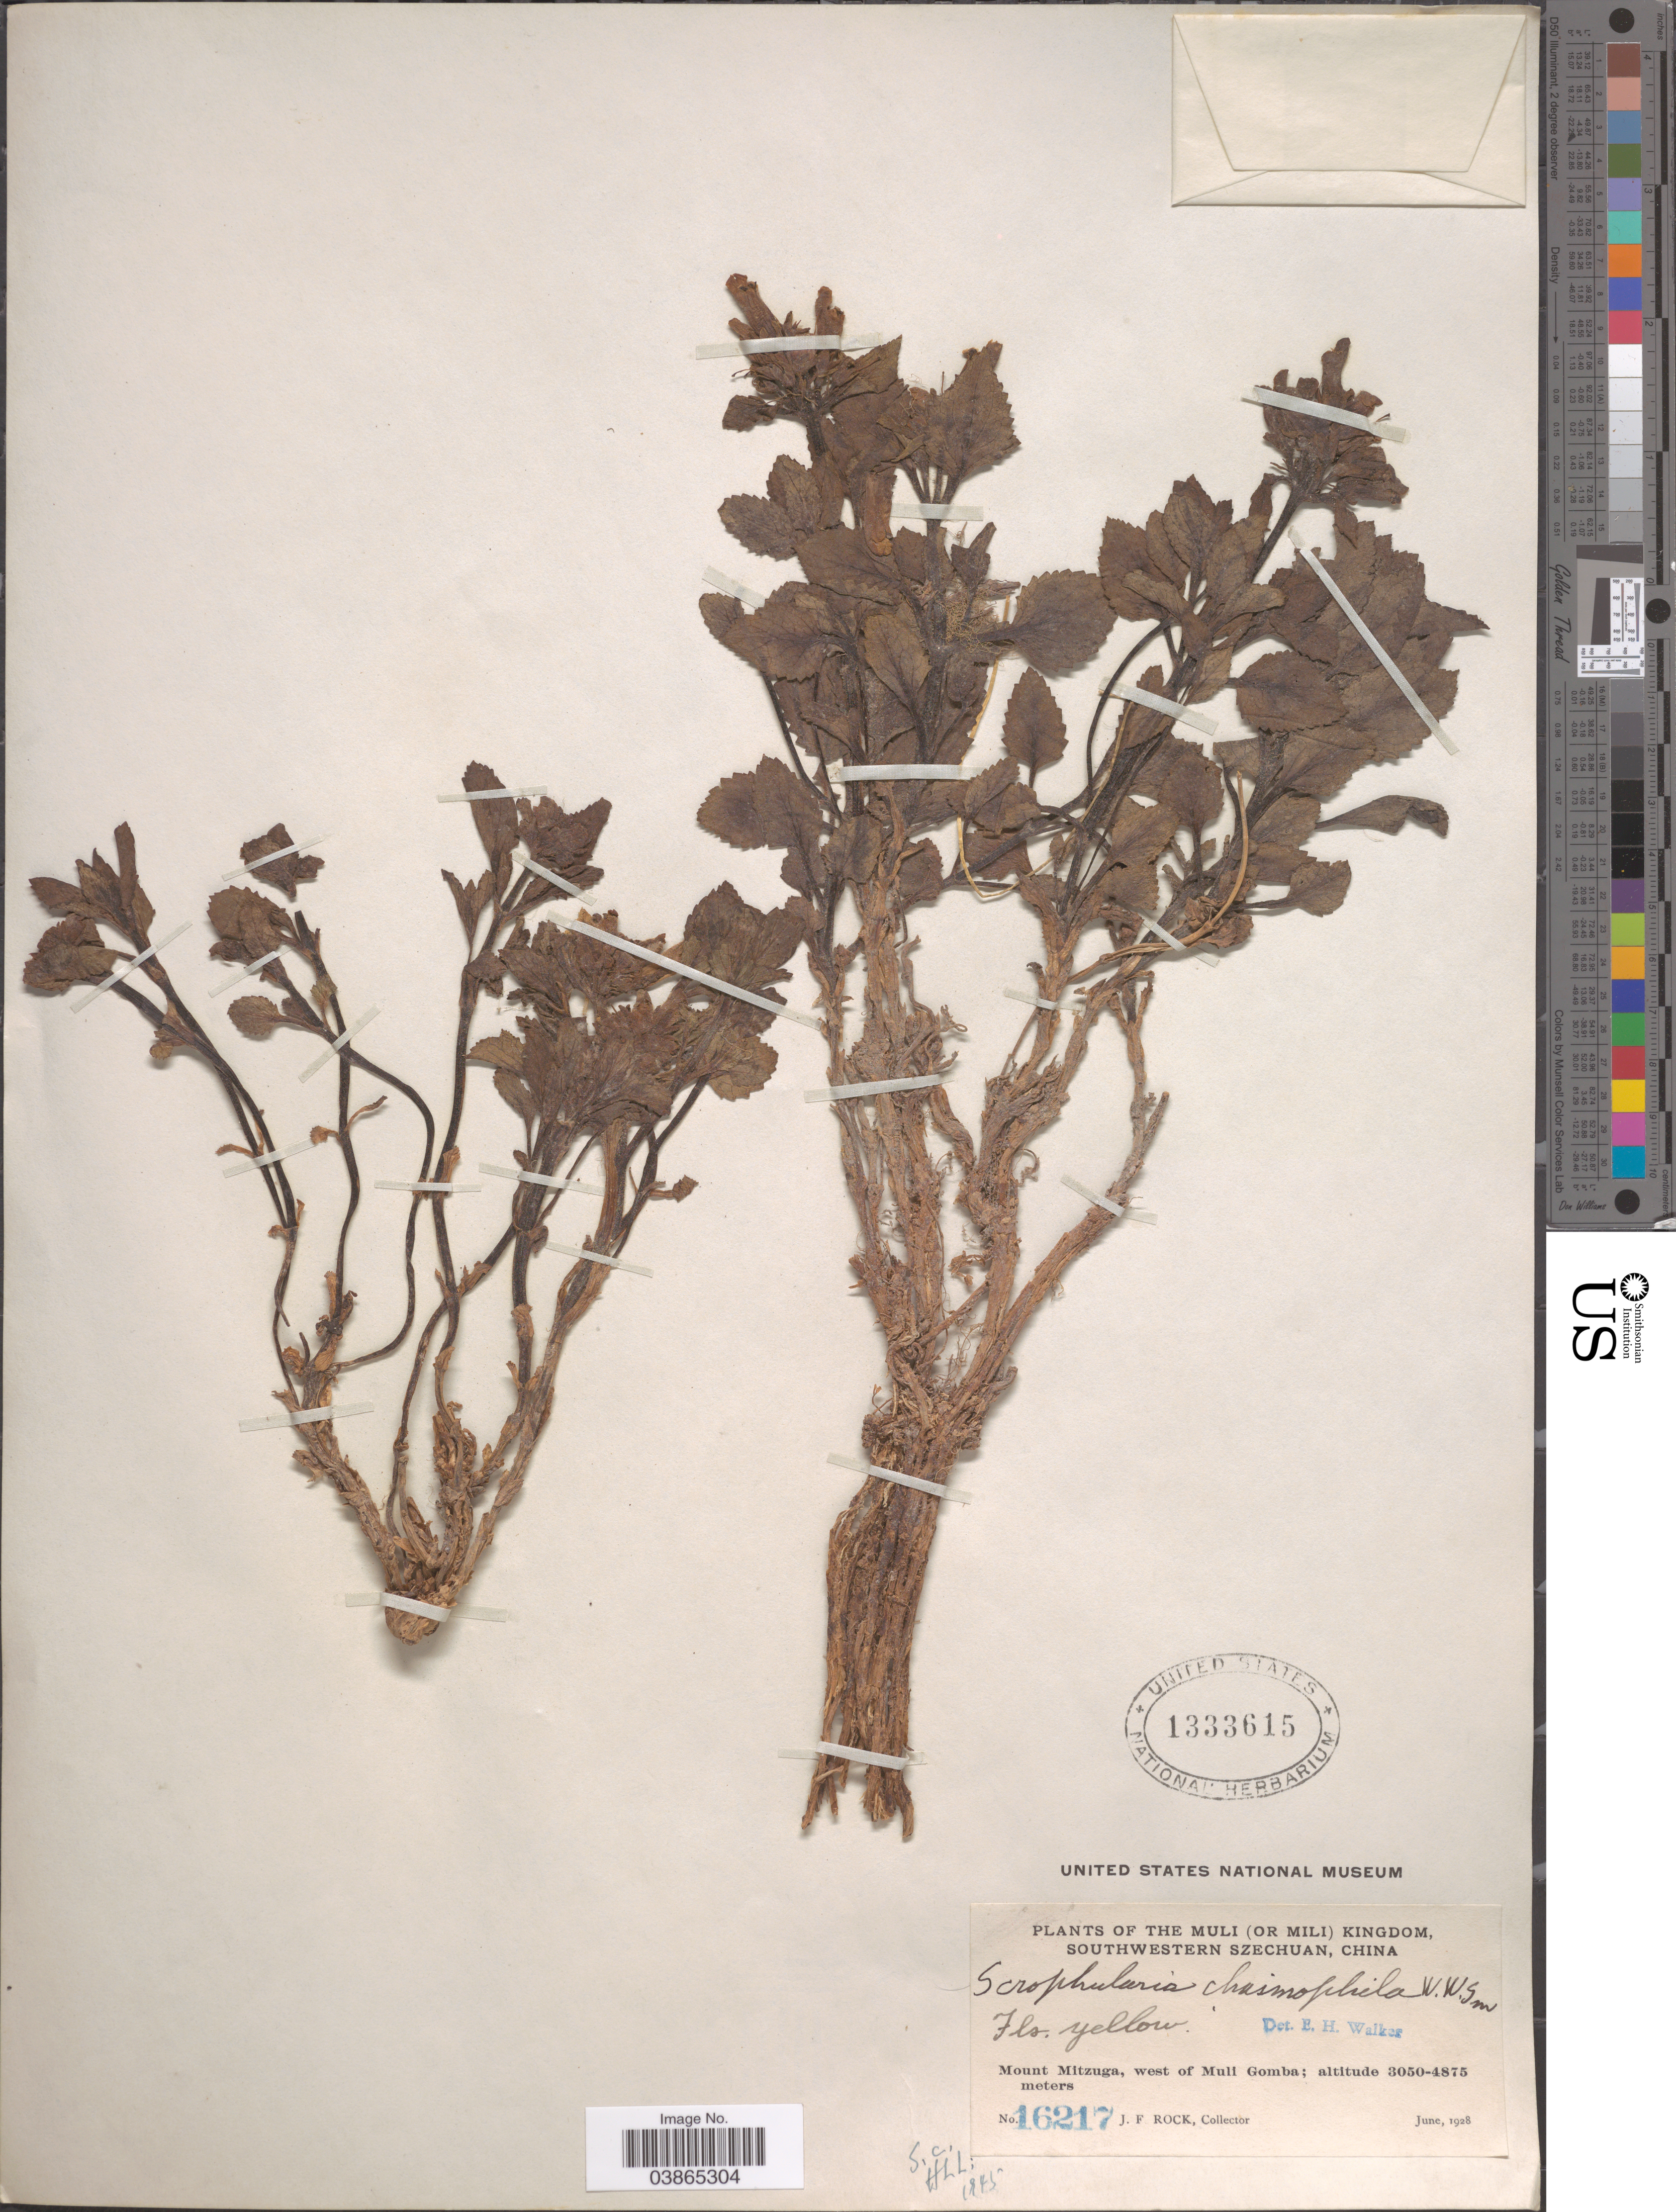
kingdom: Plantae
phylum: Tracheophyta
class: Magnoliopsida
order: Lamiales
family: Scrophulariaceae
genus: Scrophularia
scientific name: Scrophularia chasmophila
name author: W.W. Sm.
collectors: J. Rock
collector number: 16217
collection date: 1928-06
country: China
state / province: Sichuan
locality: The Muli (or Mili) Kingdom, Southwestern Szechuan. Mount Mitzuga, west of Muli Gomba.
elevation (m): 3050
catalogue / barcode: US 1333615